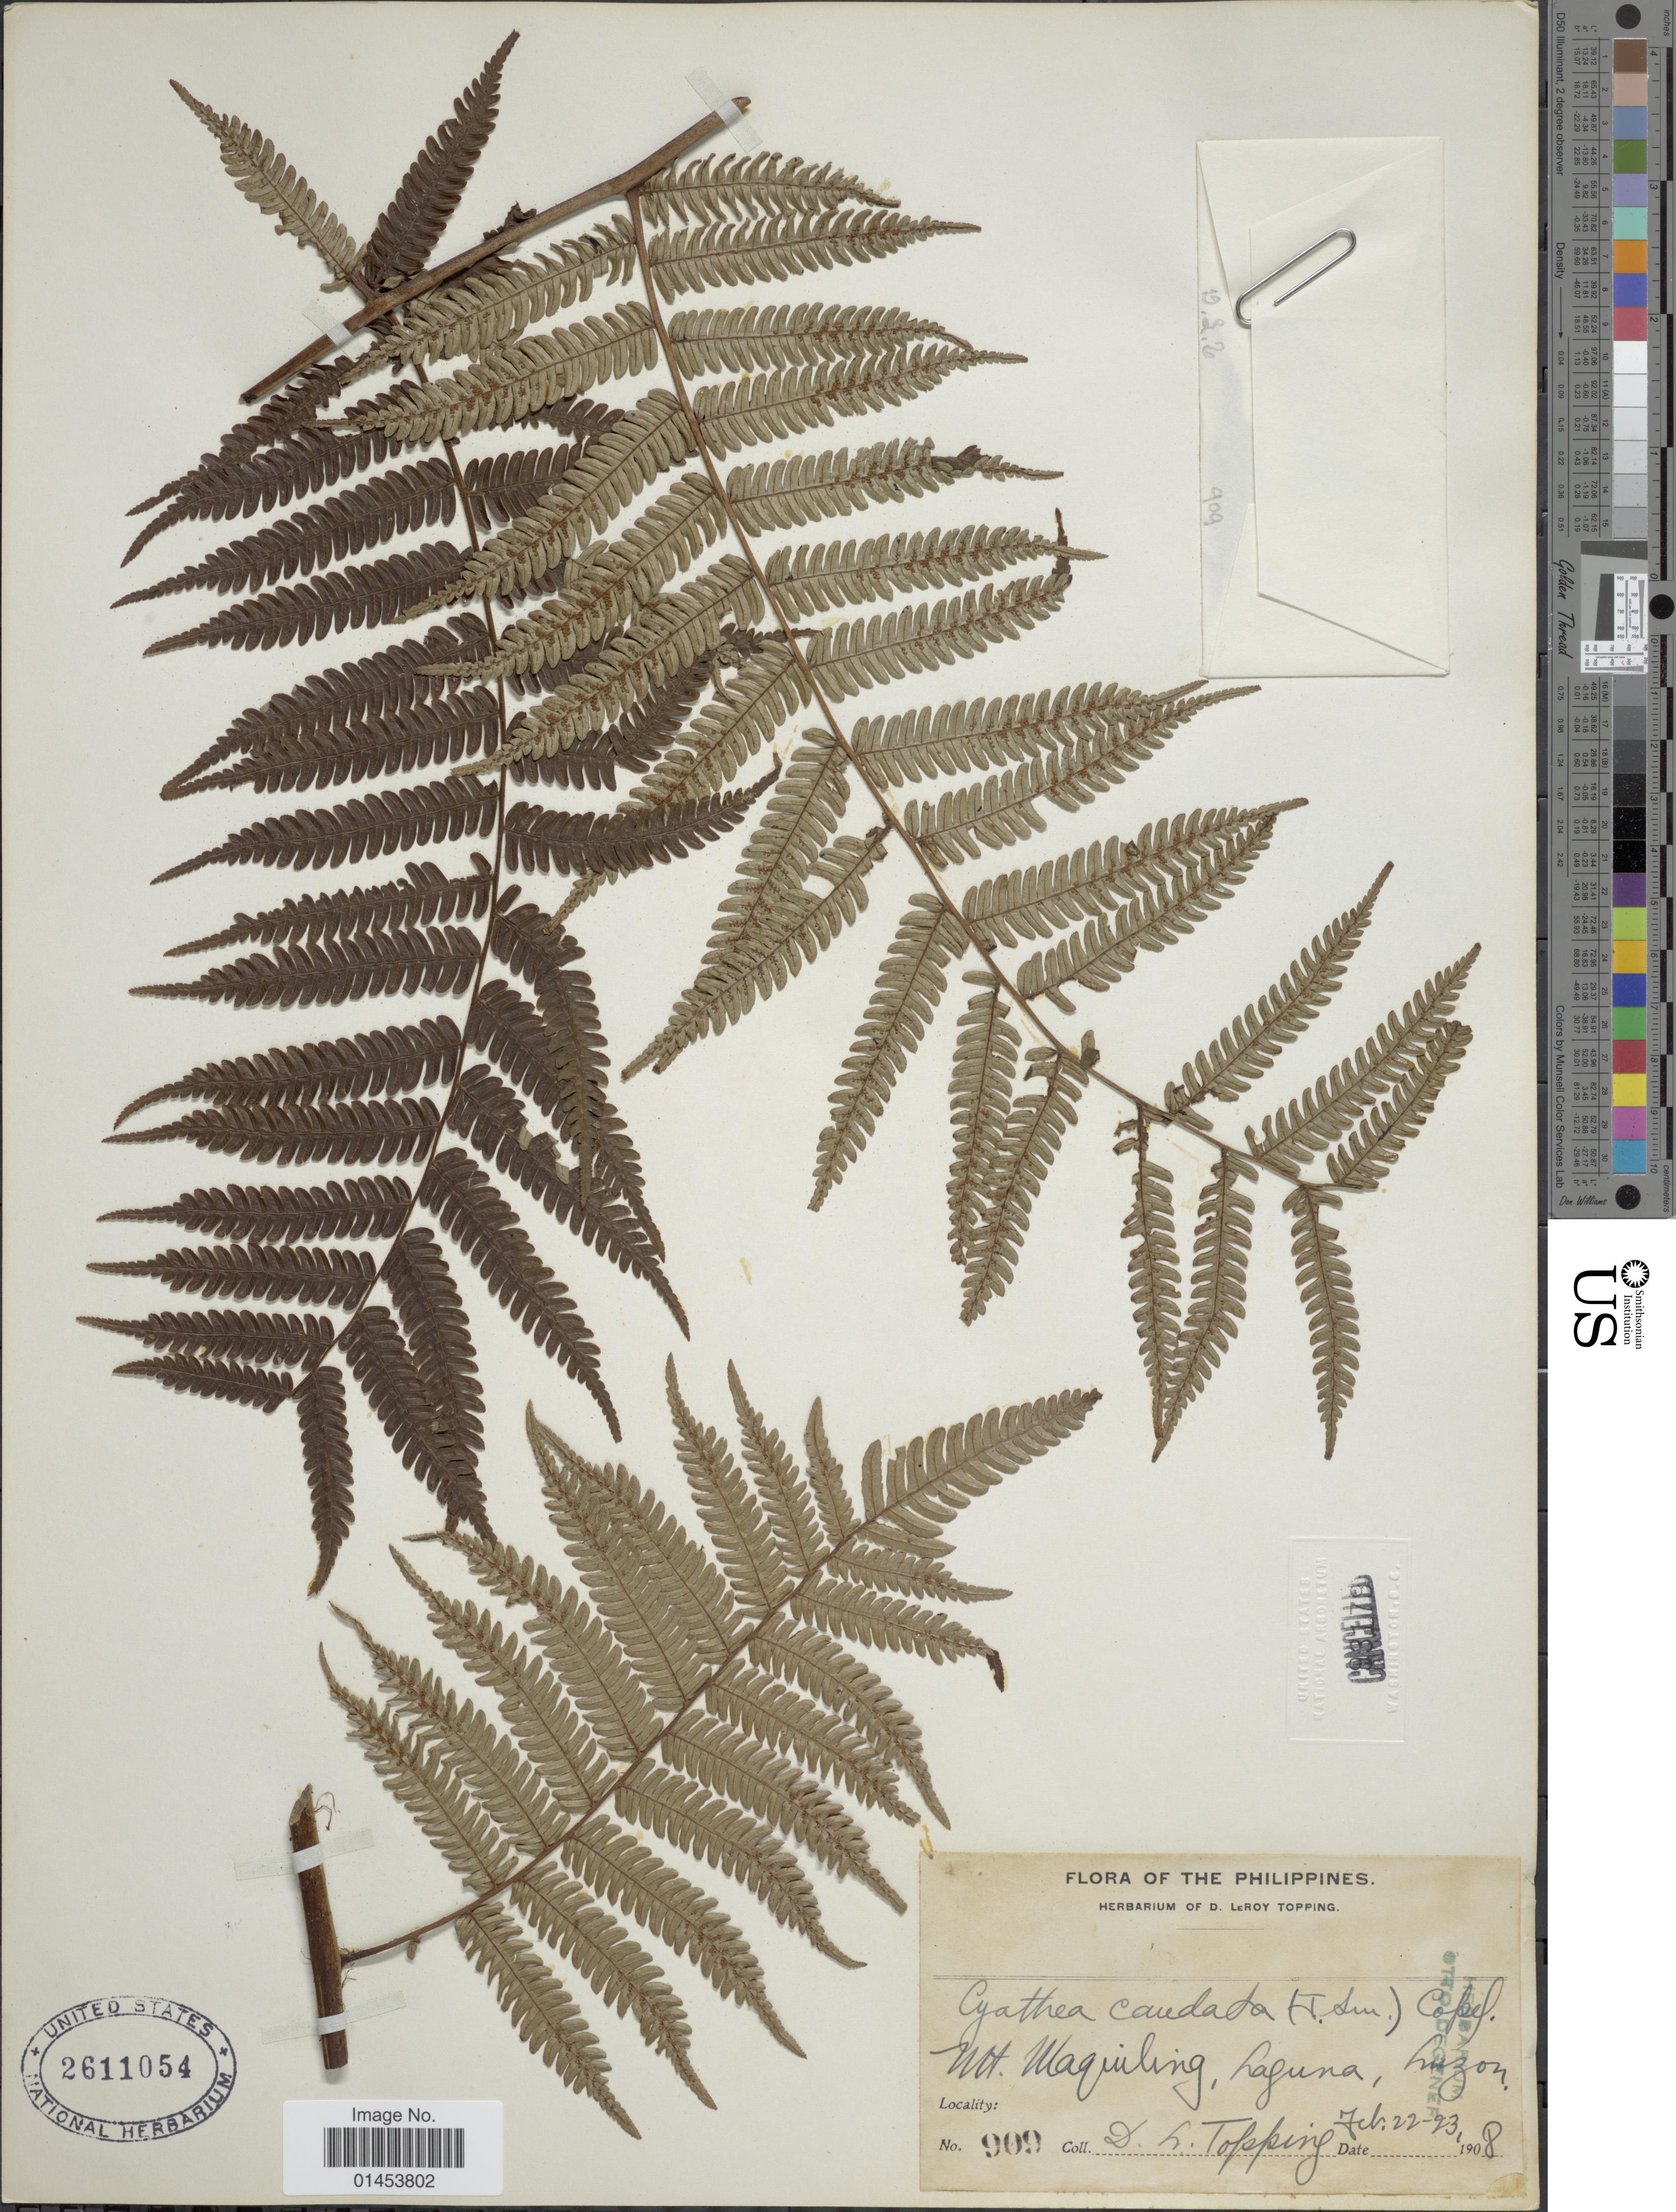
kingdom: Plantae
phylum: Tracheophyta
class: Polypodiopsida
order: Cyatheales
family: Cyatheaceae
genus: Cyathea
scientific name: Cyathea caudata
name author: (Hook.) Copel.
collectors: D. L. Topping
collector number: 909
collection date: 1908-02-22/1908-02-23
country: Philippines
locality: Mt. Maquilling Laguna, Luzon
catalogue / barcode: US 2611054